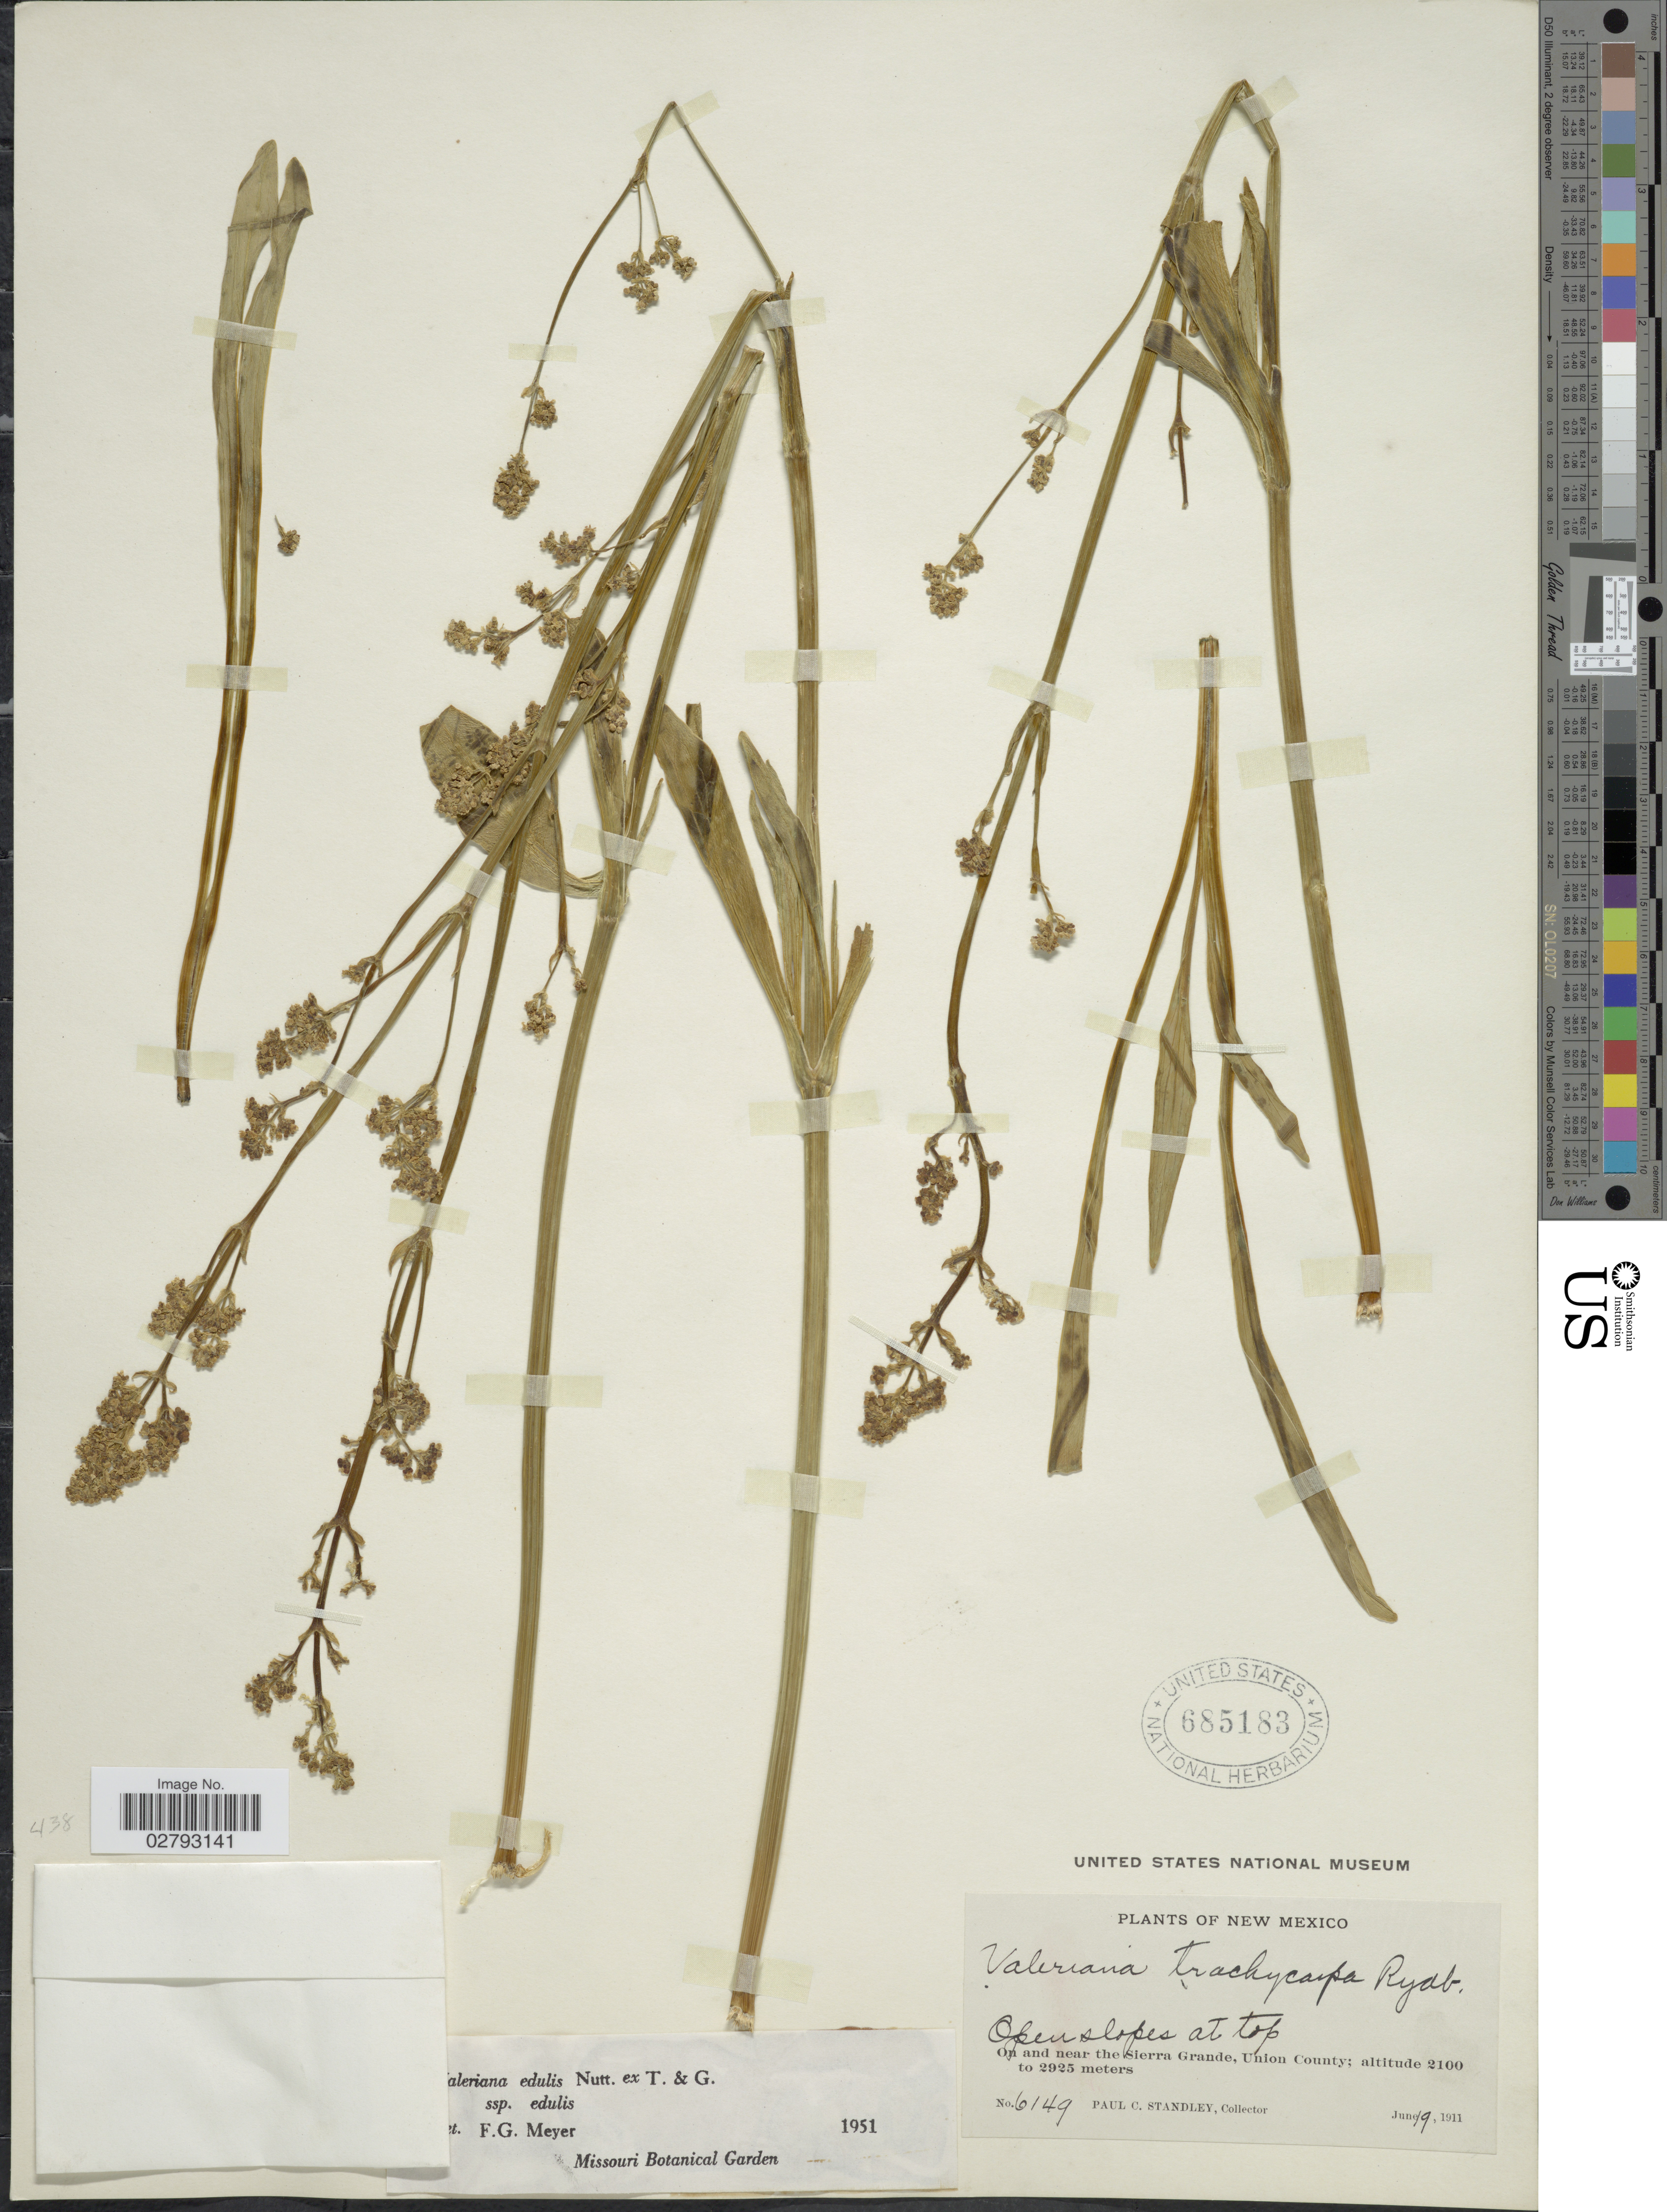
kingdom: Plantae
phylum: Tracheophyta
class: Magnoliopsida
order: Dipsacales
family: Caprifoliaceae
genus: Valeriana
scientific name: Valeriana edulis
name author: Nutt.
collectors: P. C. Standley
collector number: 6149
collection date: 1911-06-19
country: United States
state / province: New Mexico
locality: Open slopes at top. On and near the Sierra Grande, Union County.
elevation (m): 2100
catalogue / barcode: US 685183